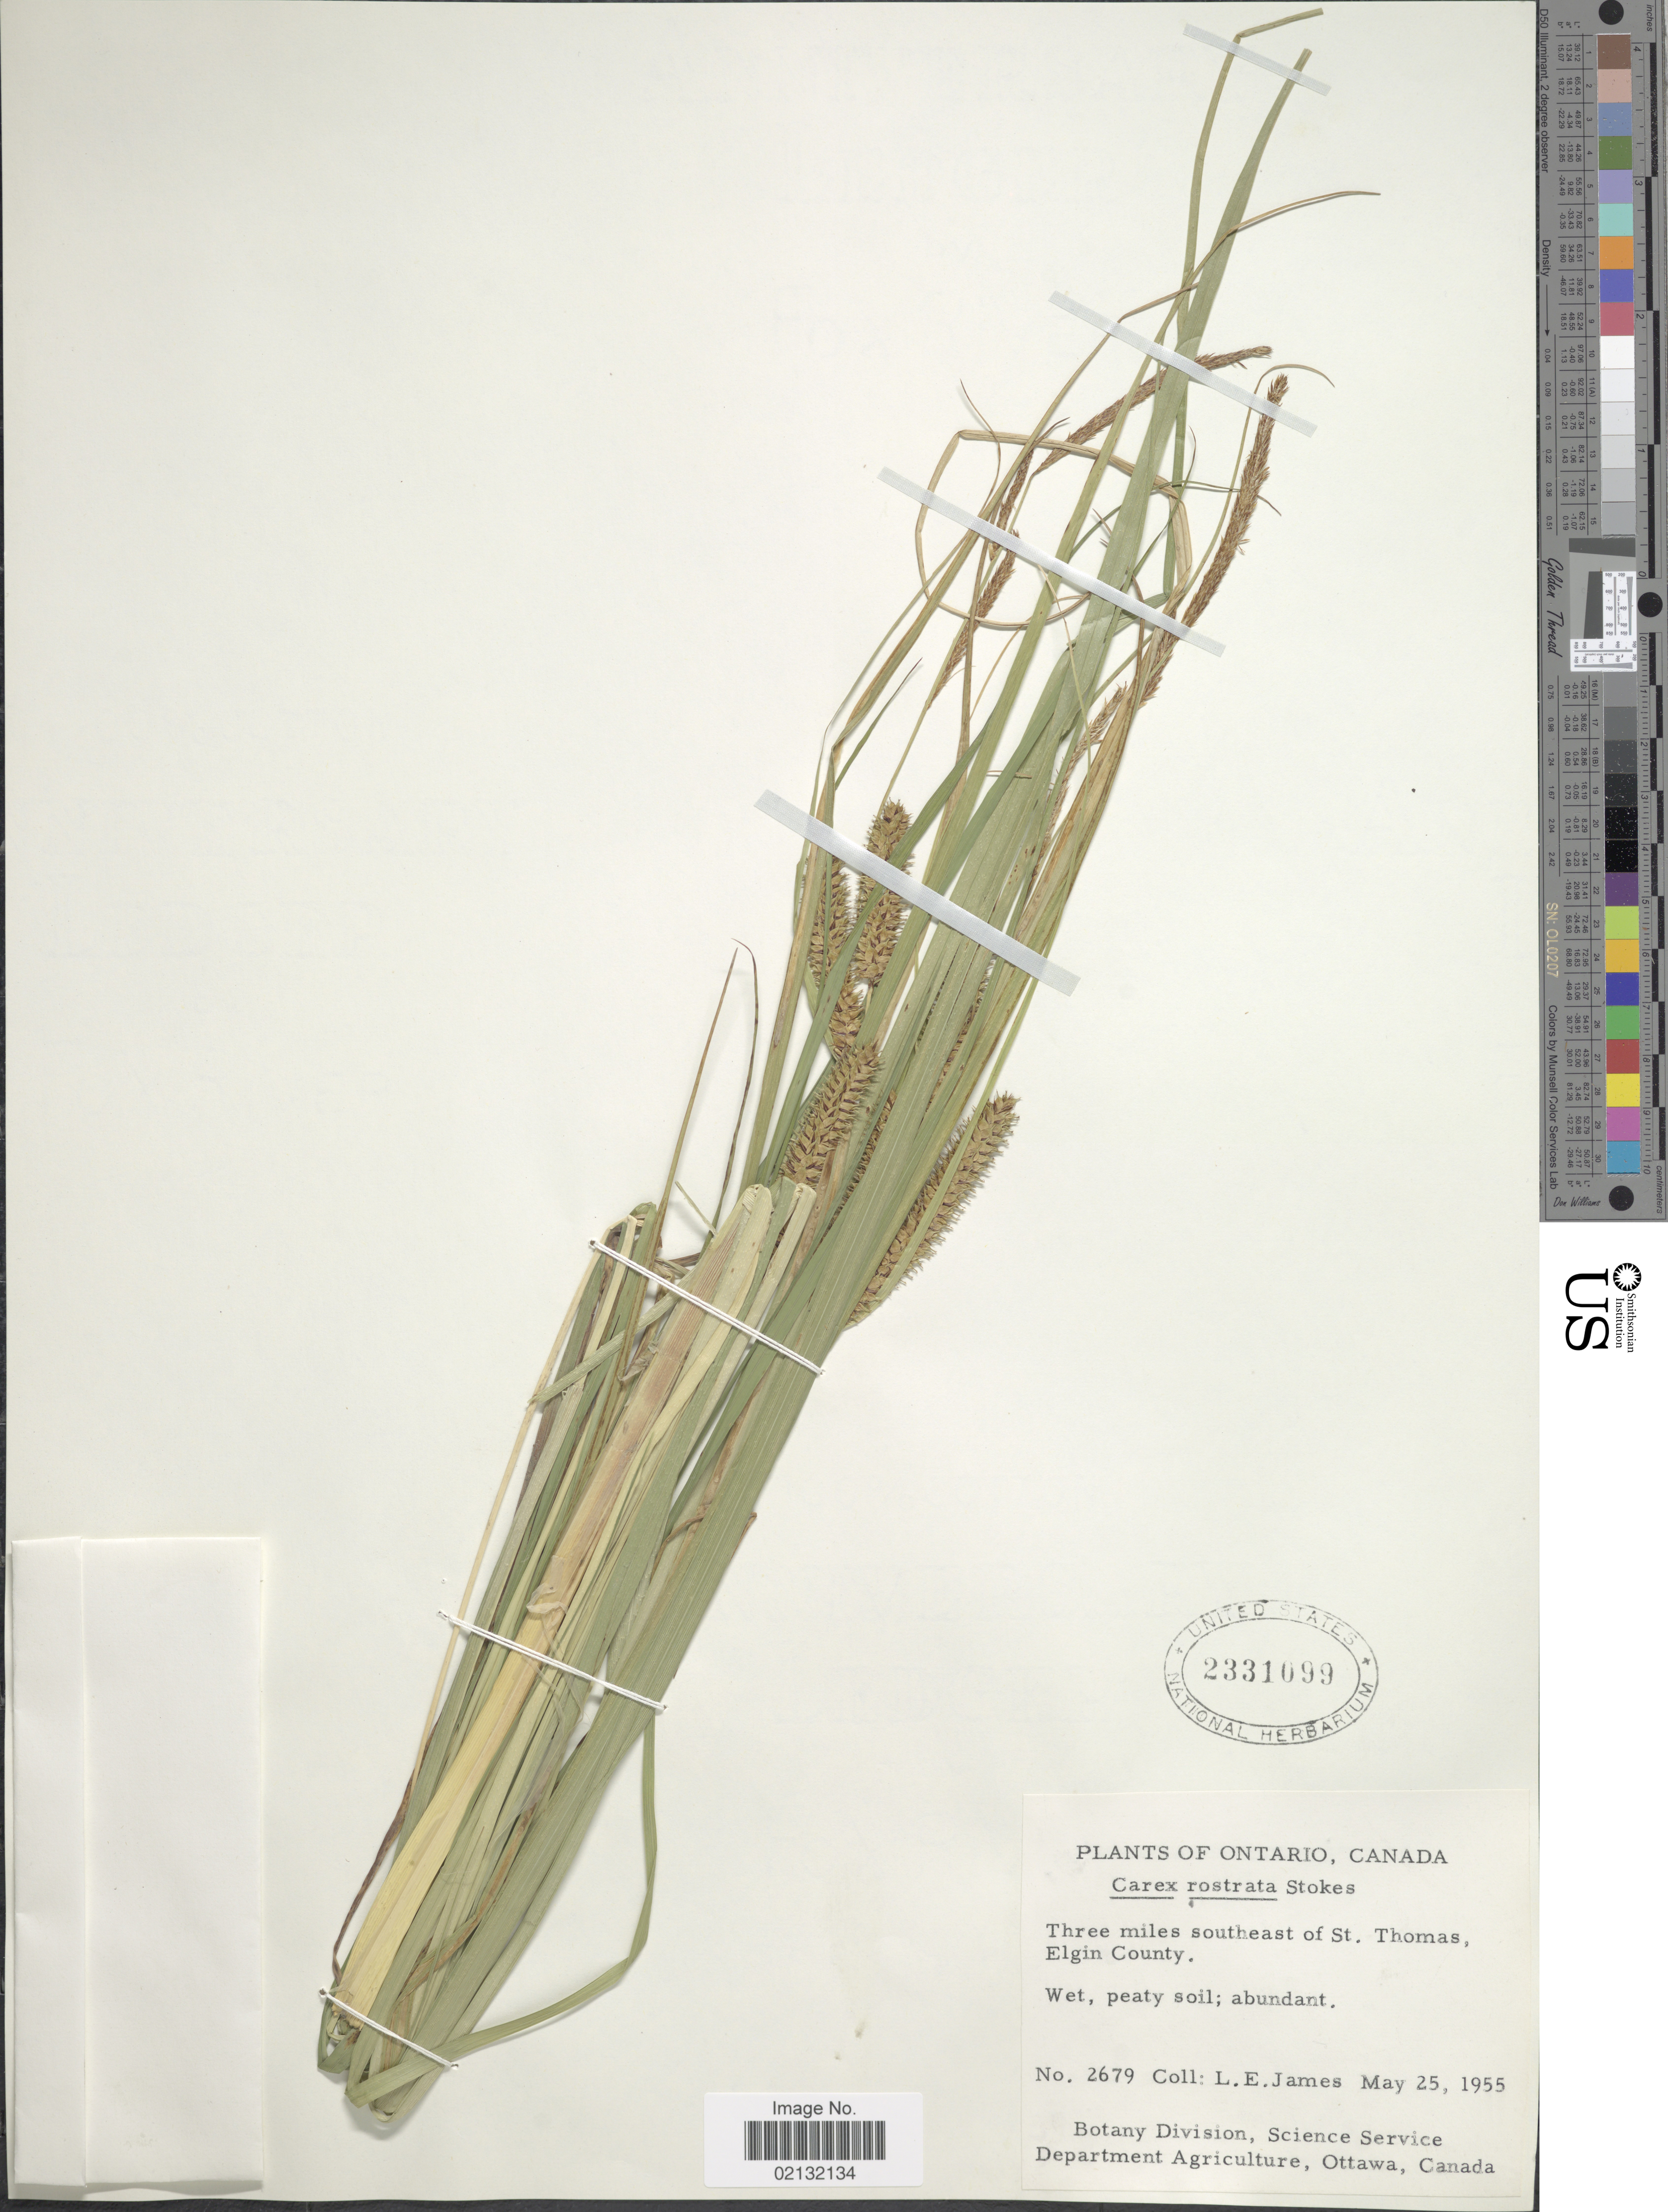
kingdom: Plantae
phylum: Tracheophyta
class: Liliopsida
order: Poales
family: Cyperaceae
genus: Carex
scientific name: Carex rostrata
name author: Stokes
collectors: L. E. James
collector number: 2679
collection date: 1955-05-25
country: Canada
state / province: Ontario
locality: Ontario, Canada. Three miles southeast of St. Thomas Elgin County.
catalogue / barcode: US 2331099